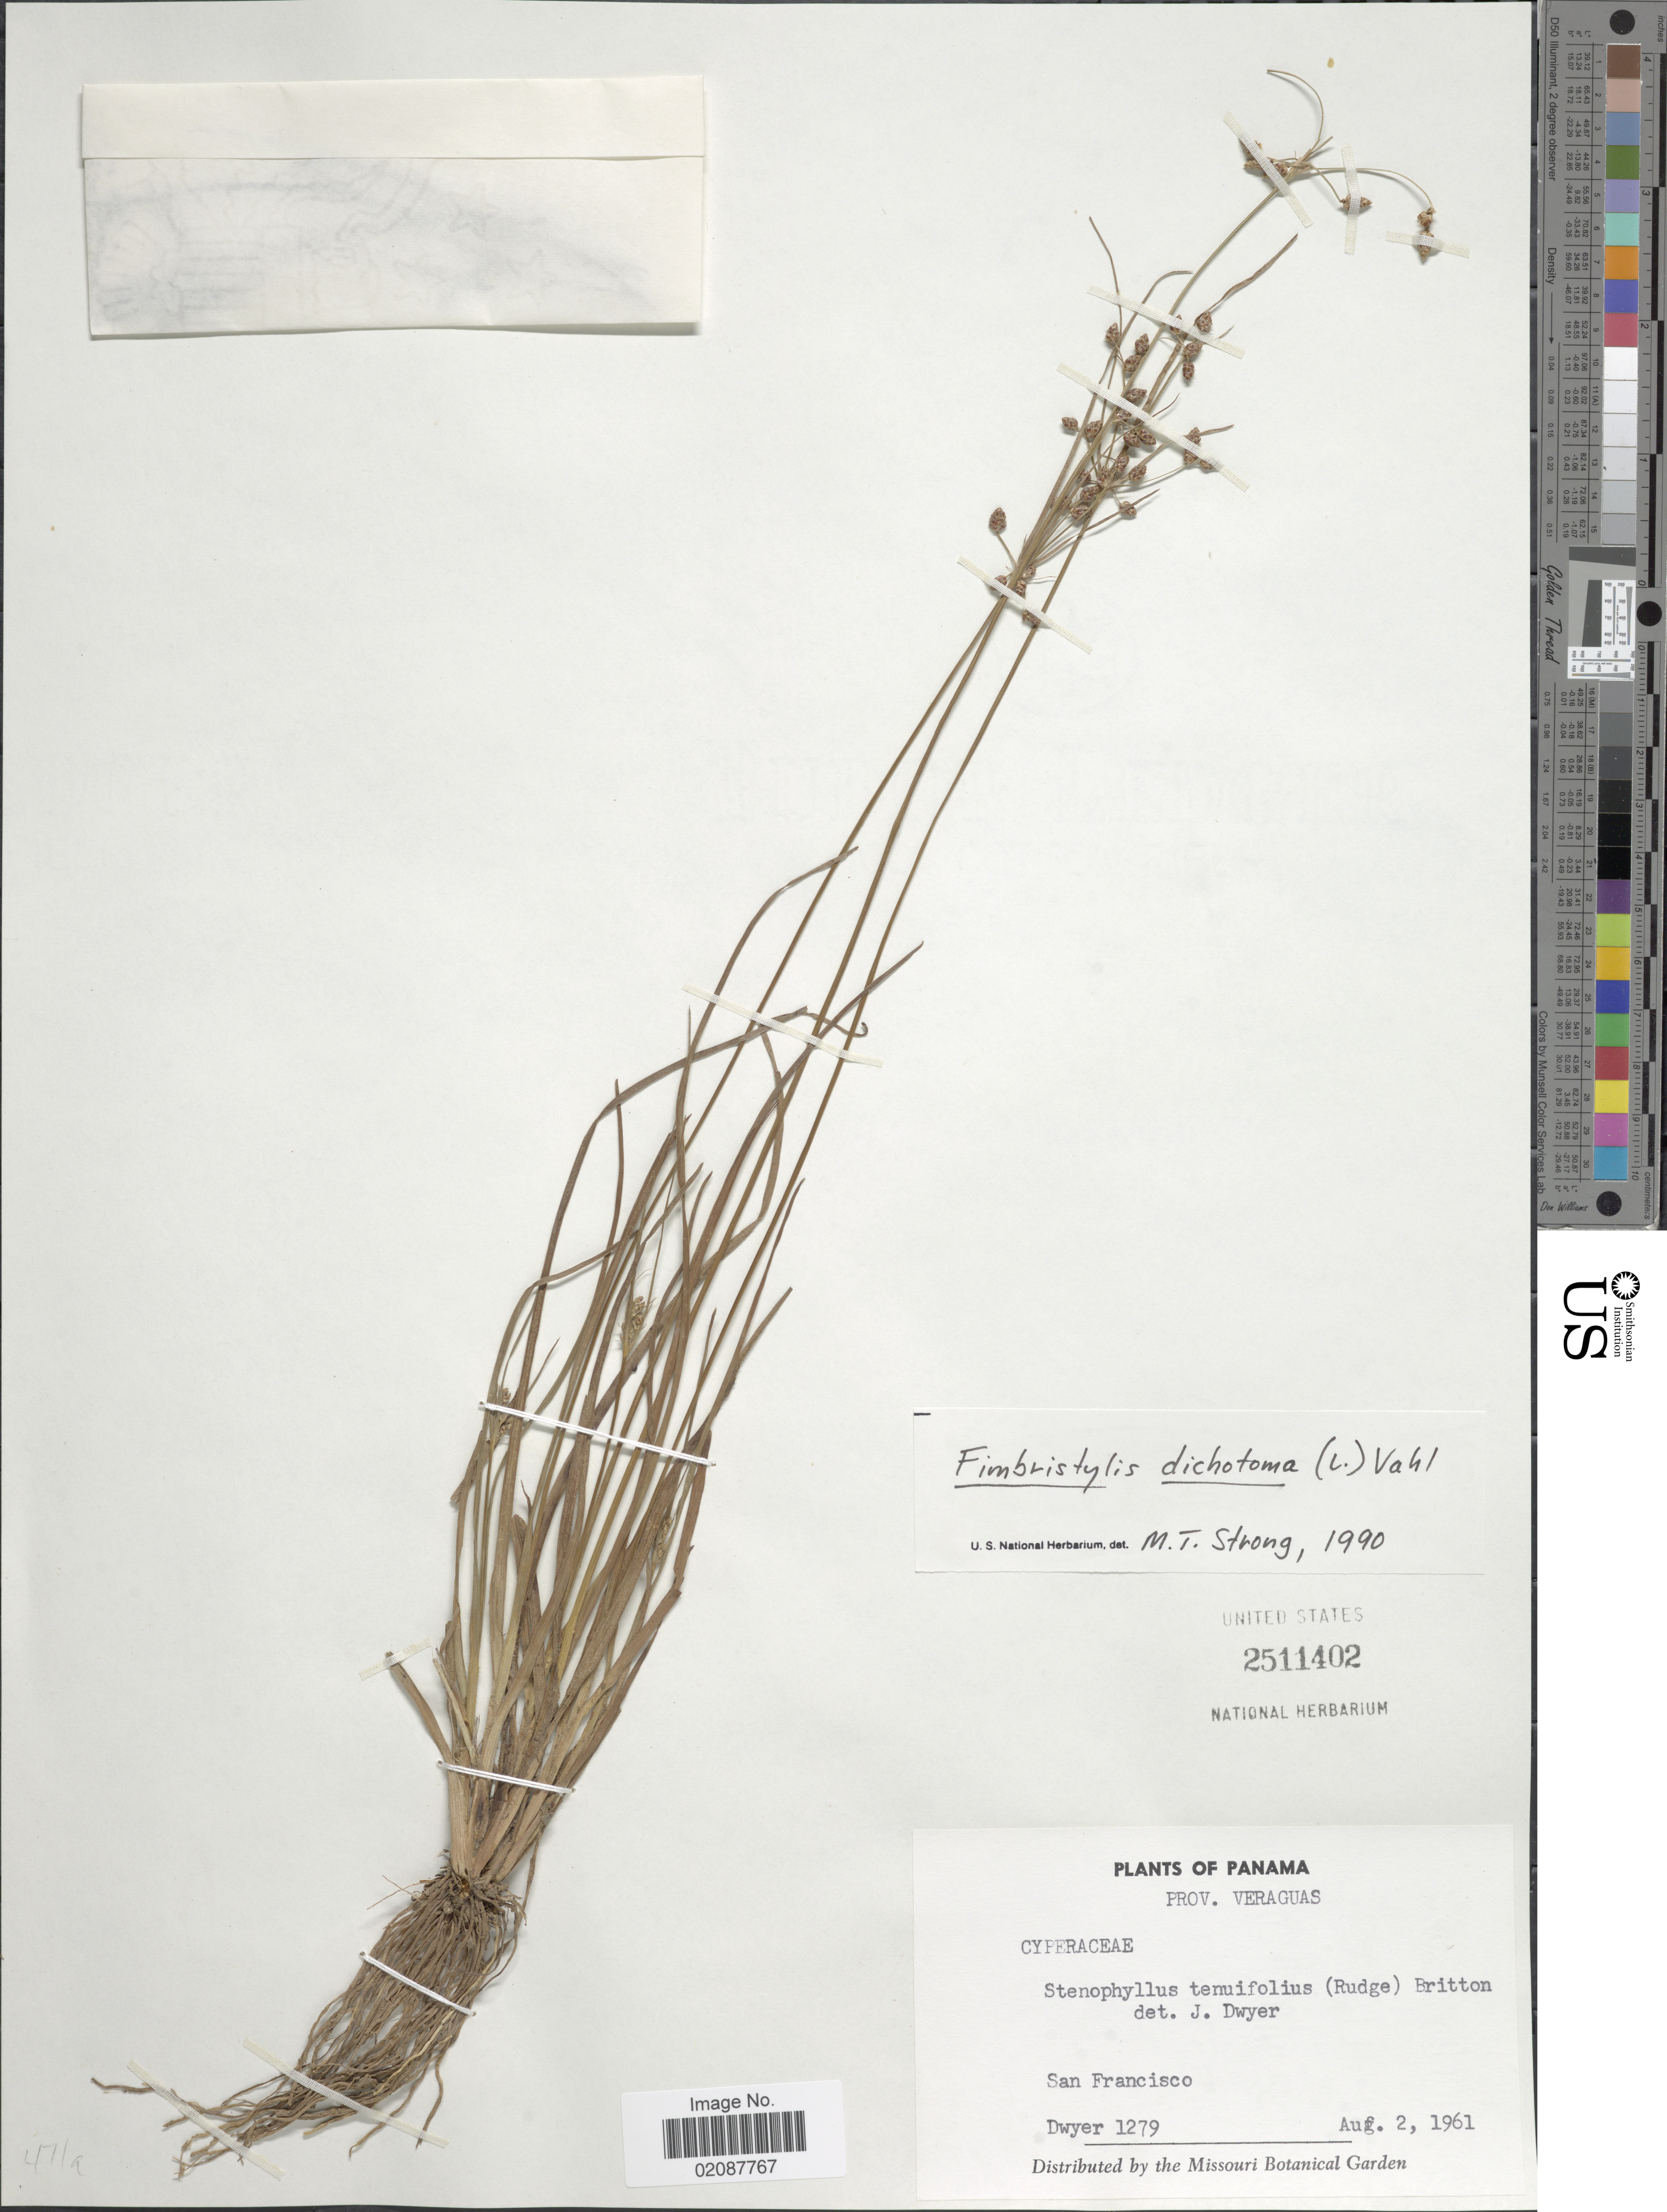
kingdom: Plantae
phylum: Tracheophyta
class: Liliopsida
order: Poales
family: Cyperaceae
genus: Fimbristylis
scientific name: Fimbristylis dichotoma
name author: (L.) Vahl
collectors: Dwyer, --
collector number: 1279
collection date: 1961-08-02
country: Panama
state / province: Veraguas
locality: San Francisco.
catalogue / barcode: US 2511402